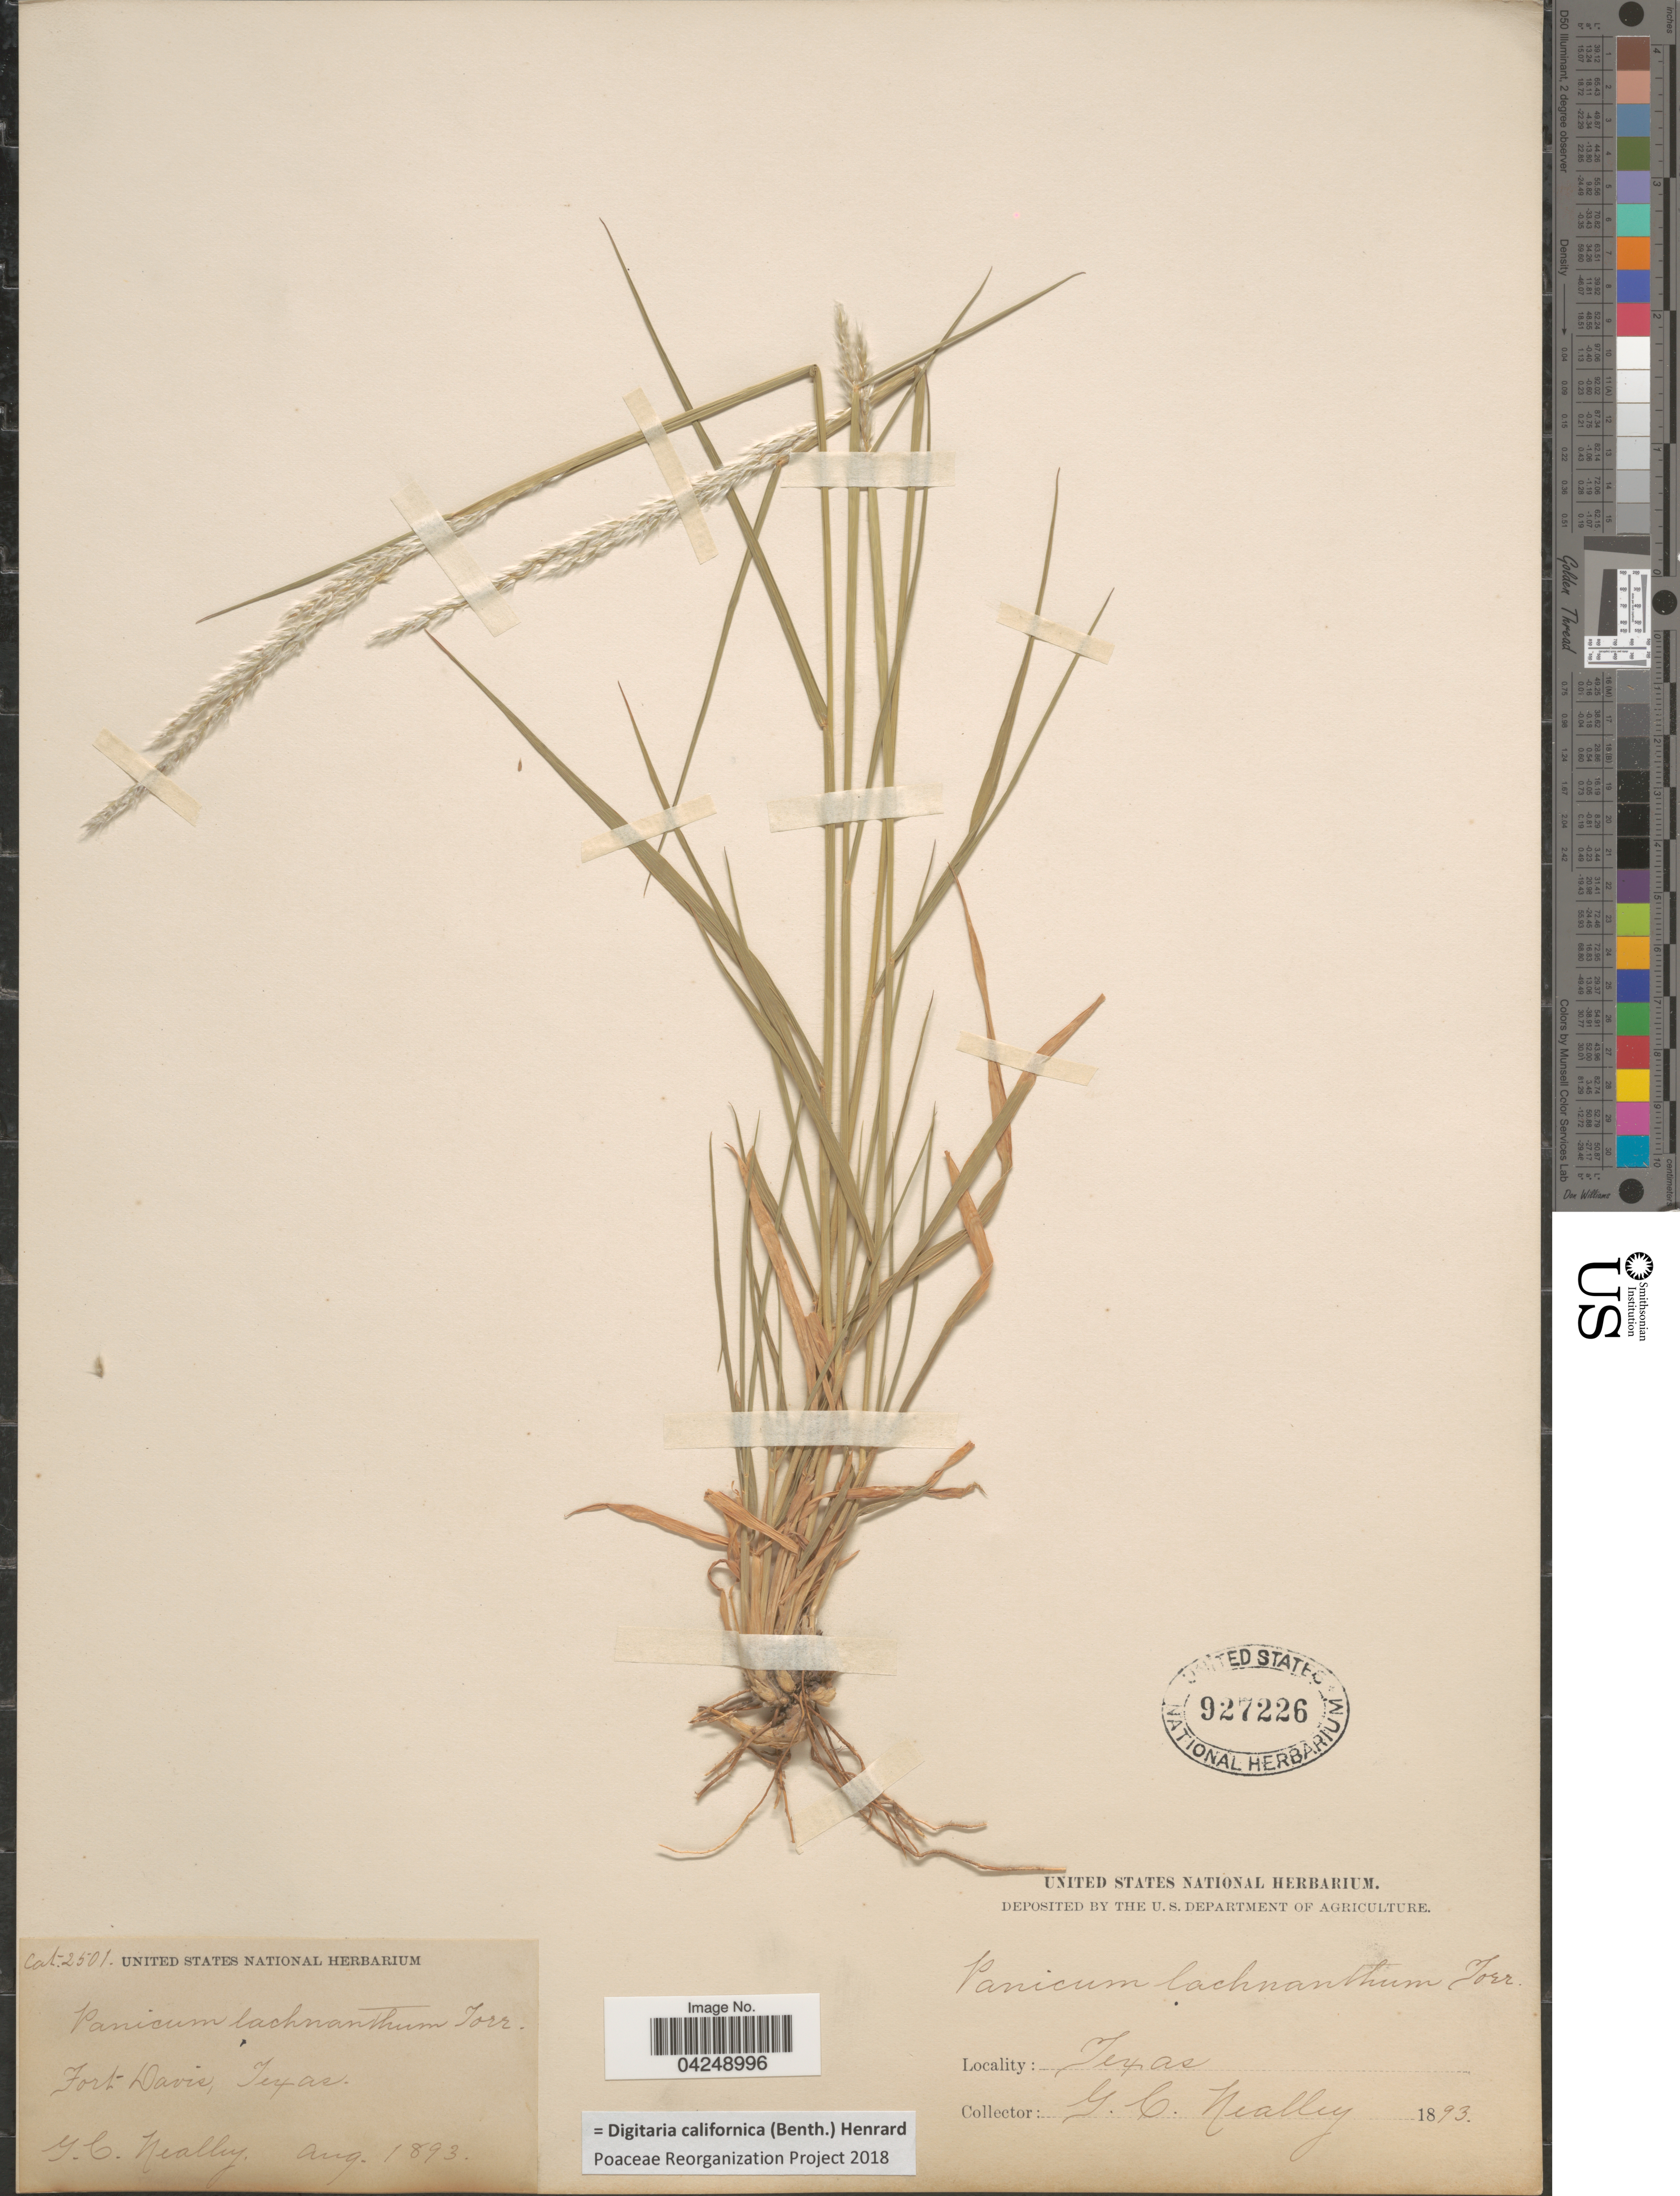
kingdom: Plantae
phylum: Tracheophyta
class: Liliopsida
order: Poales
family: Poaceae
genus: Digitaria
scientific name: Digitaria californica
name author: (Benth.) Henr.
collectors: G. C. Nealley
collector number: Cat2501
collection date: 1893-08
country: United States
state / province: Texas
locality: Fort Davis.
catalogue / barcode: US 927226